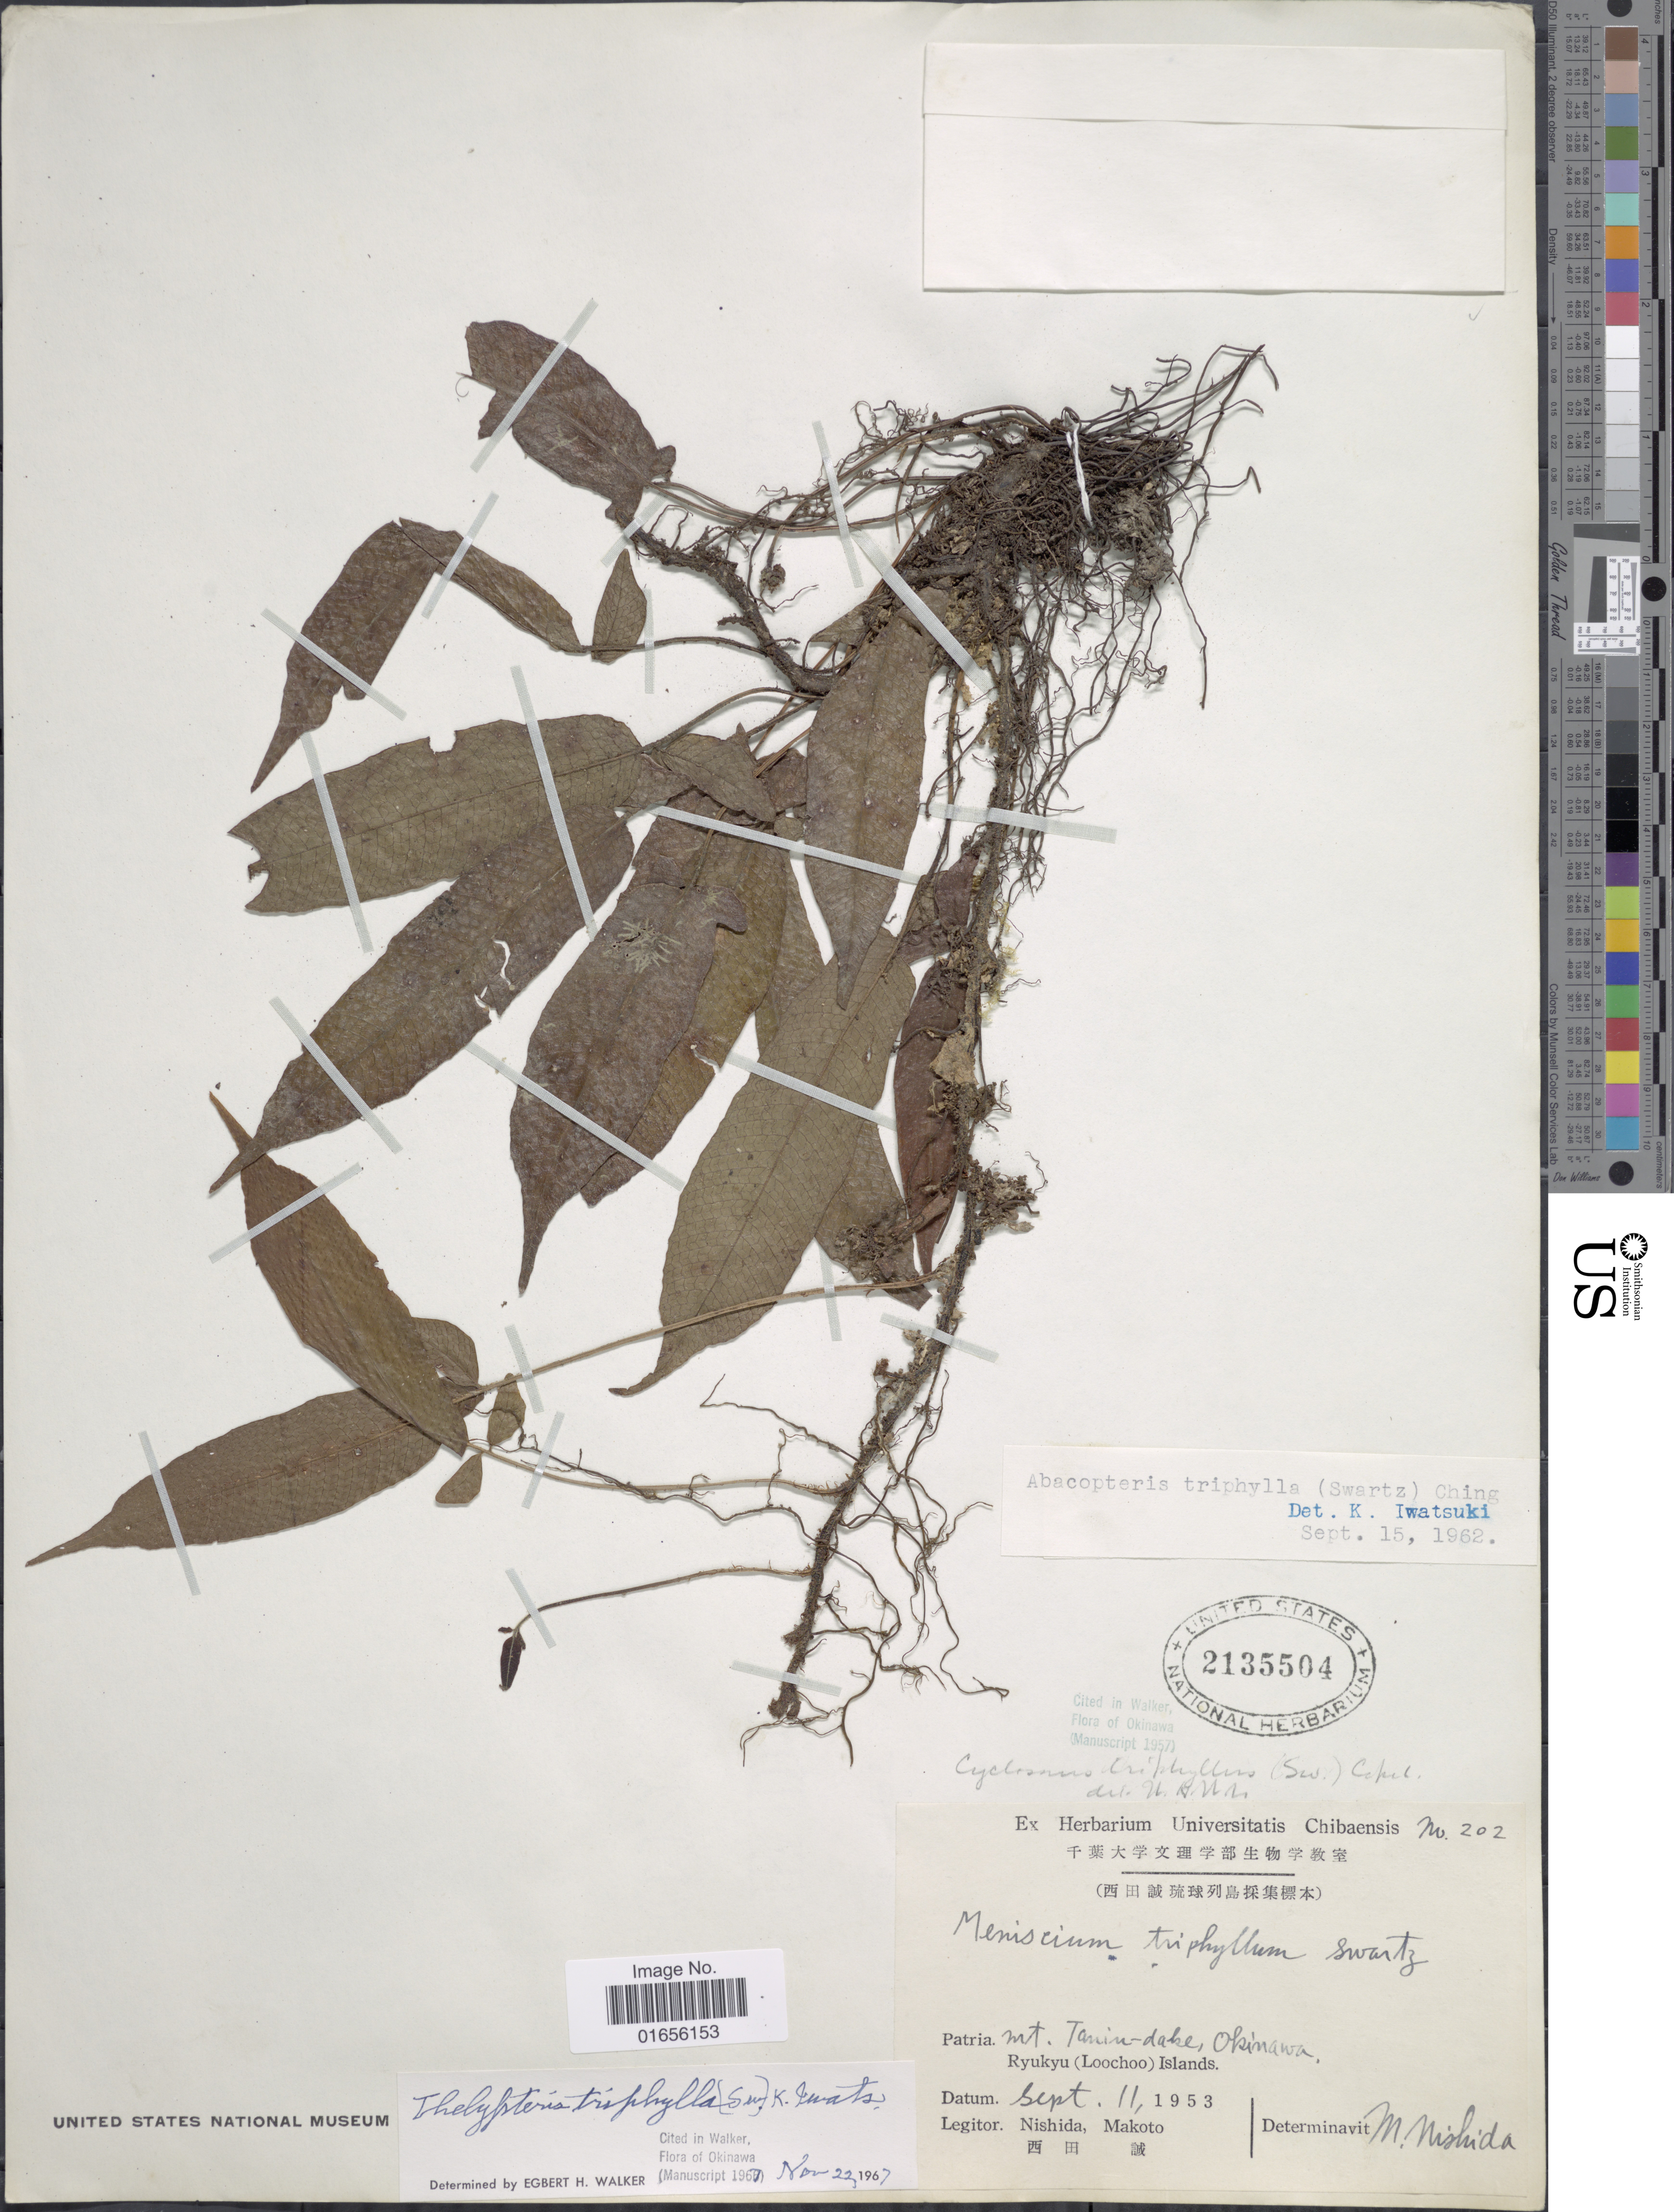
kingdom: Plantae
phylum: Tracheophyta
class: Polypodiopsida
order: Polypodiales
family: Thelypteridaceae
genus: Pronephrium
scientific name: Pronephrium triphyllum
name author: (Sw.) Holttum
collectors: N. Makoto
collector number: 202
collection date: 1953-09-11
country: Japan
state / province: Okinawa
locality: Mt. Tanin-dake, Okinawa, Ryukyu (Loochoo) Islands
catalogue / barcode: US 2135504